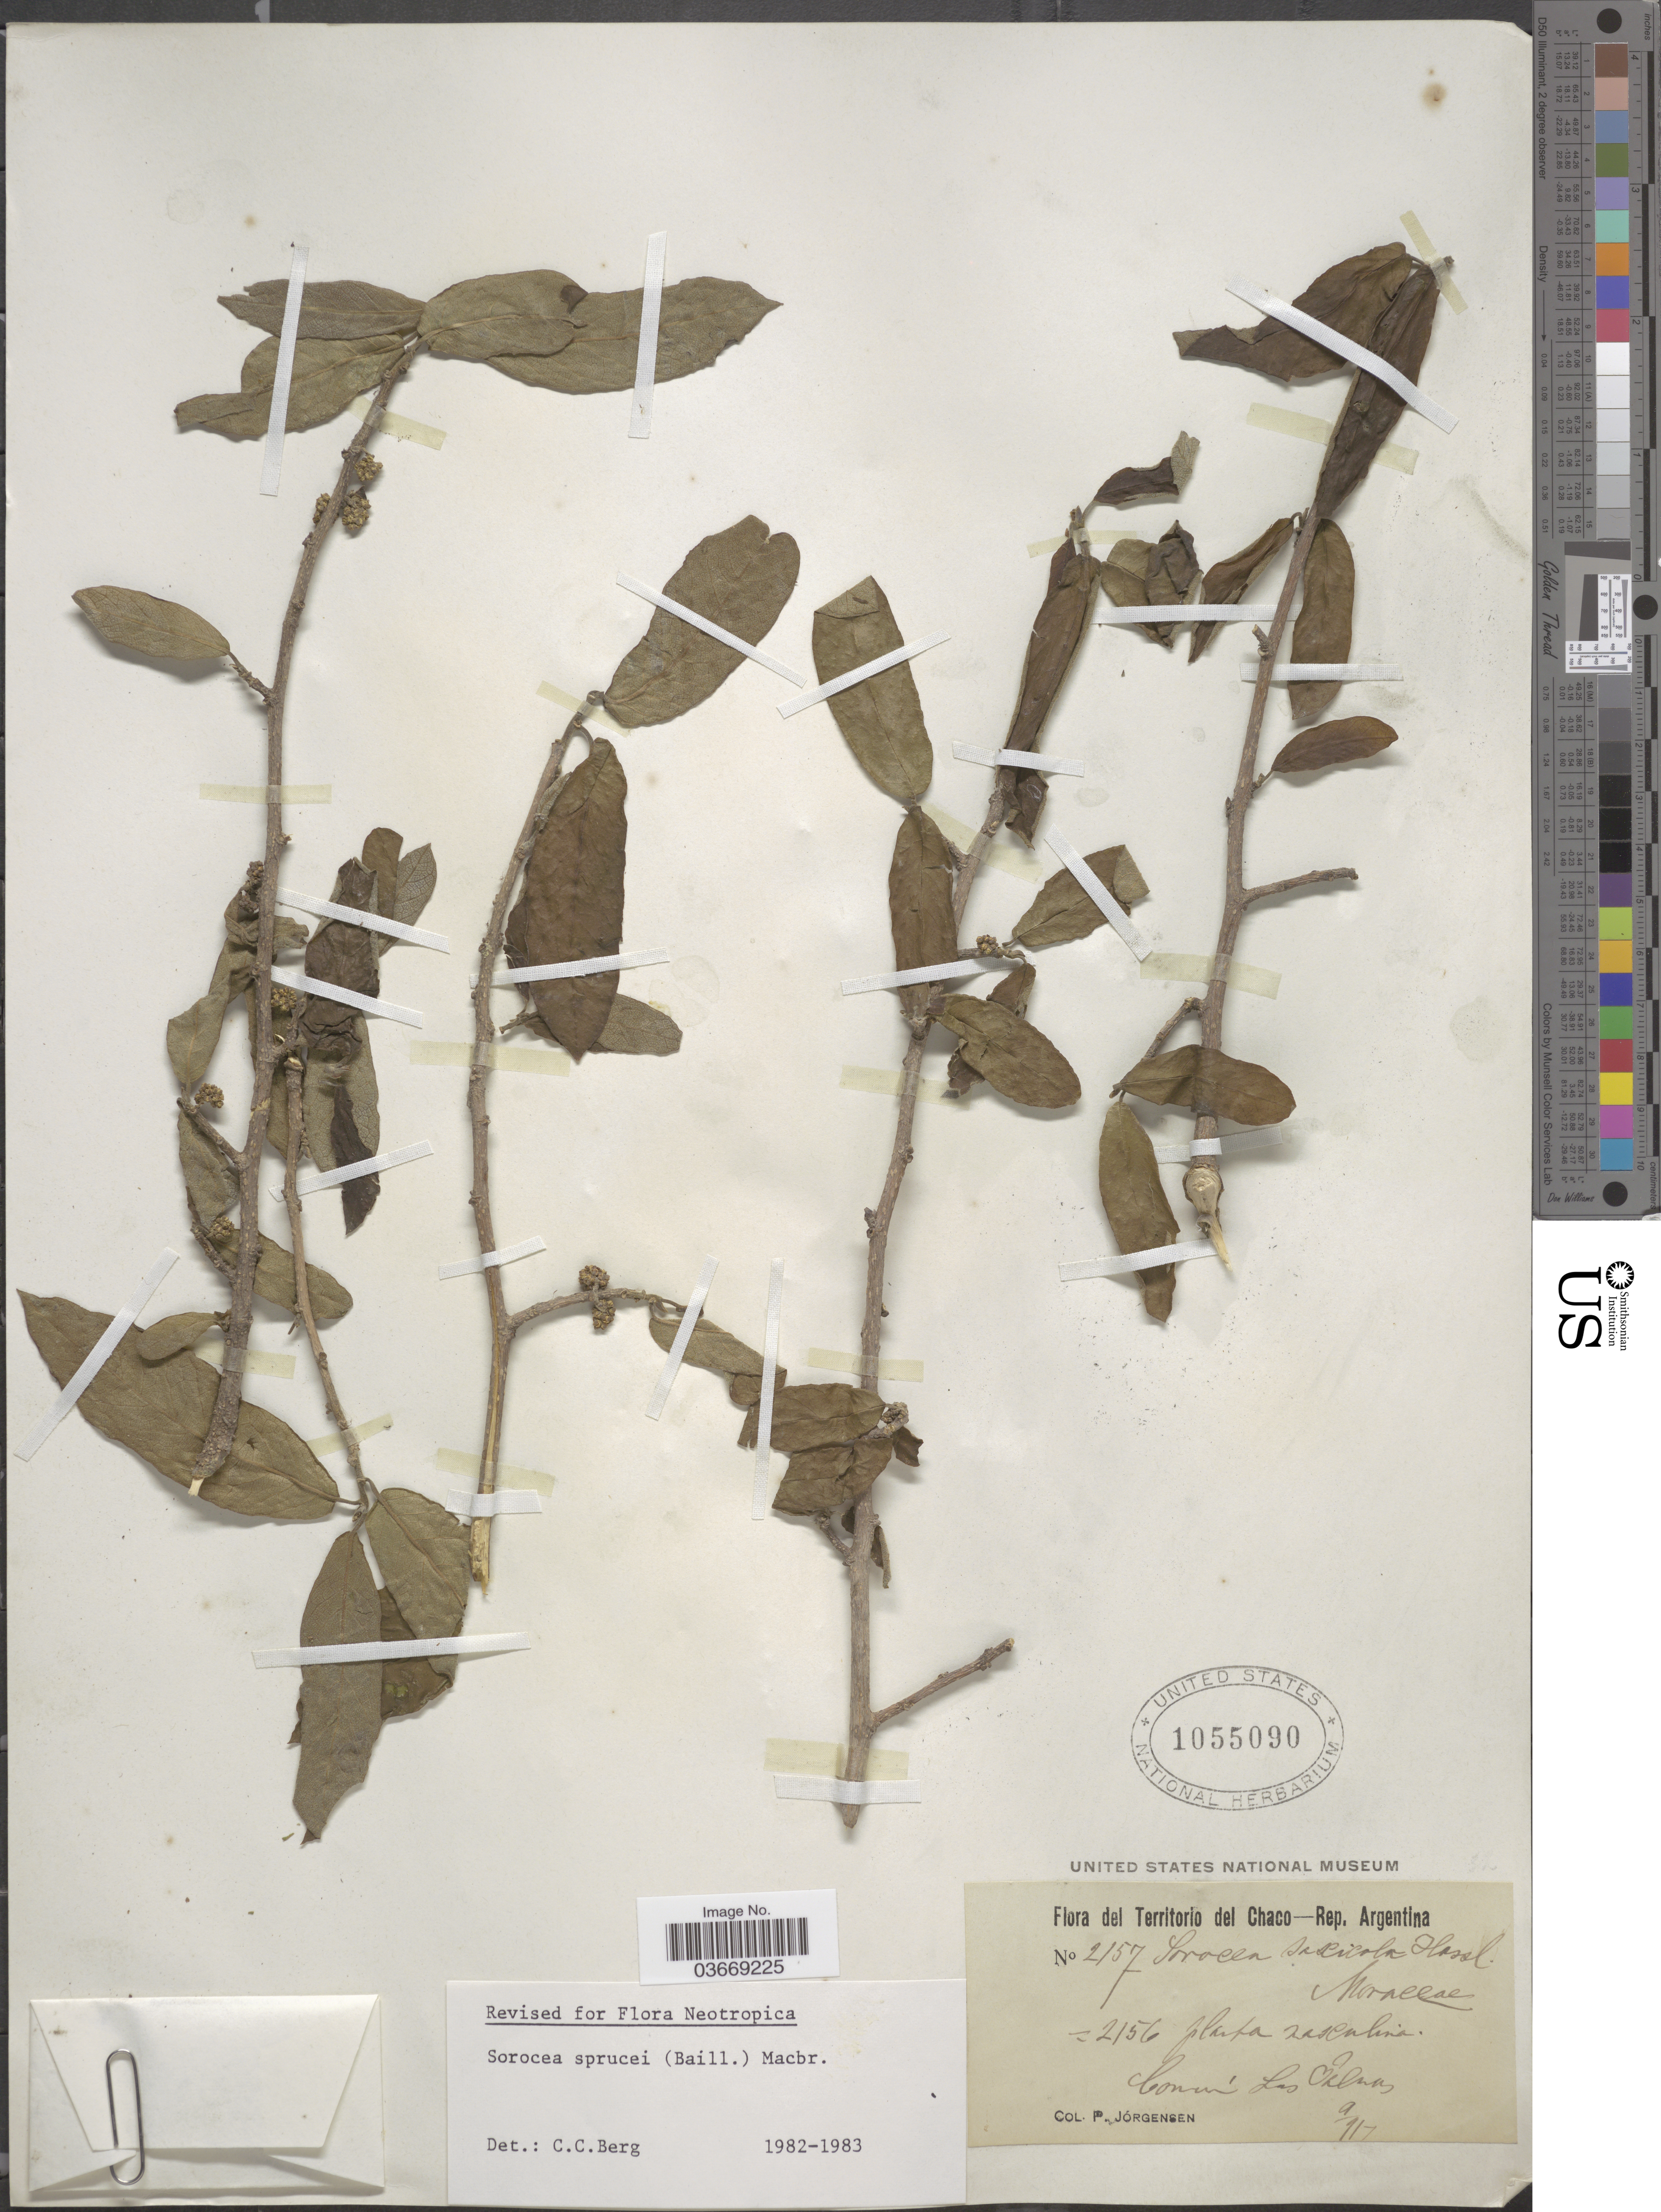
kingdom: Plantae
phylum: Tracheophyta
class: Magnoliopsida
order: Rosales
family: Moraceae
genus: Sorocea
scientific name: Sorocea sprucei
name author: (Baill.) J.F. Macbr.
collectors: P. Jörgensen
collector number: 2157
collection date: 1917-09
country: Argentina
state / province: Chaco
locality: Comán* Las Palmas.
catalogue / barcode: US 1055090